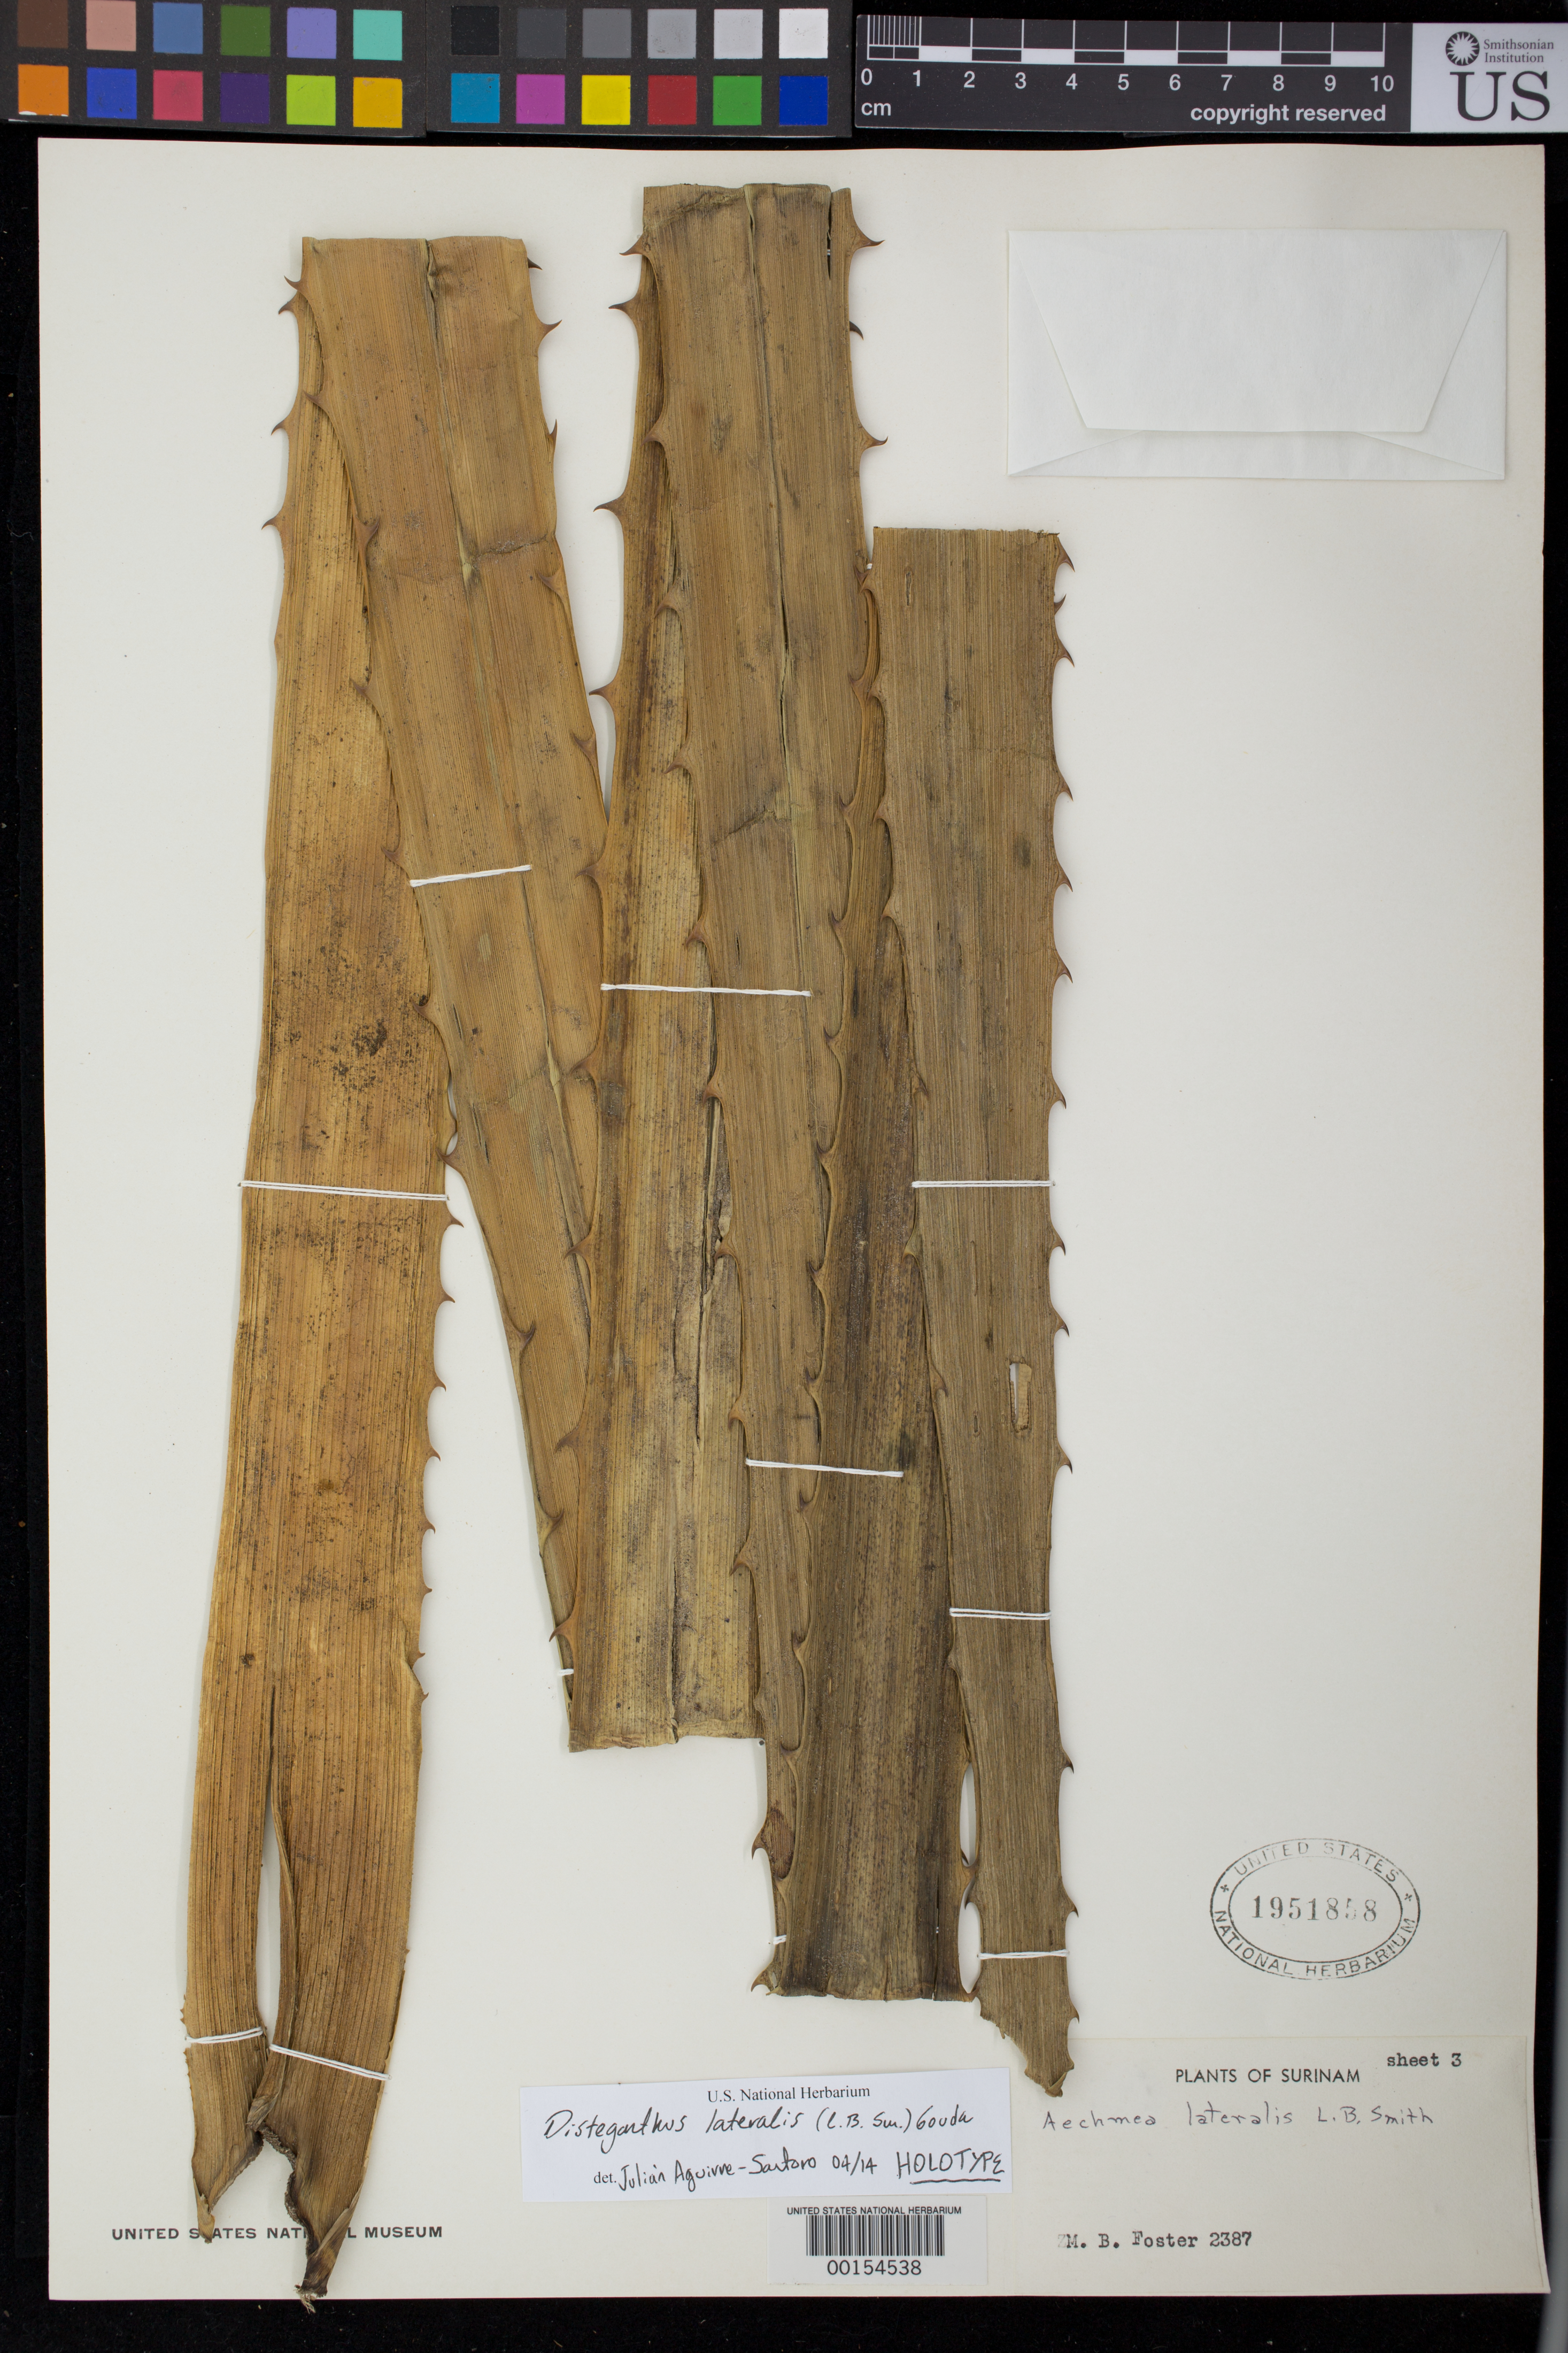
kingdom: Plantae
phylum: Tracheophyta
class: Liliopsida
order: Poales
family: Bromeliaceae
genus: Aechmea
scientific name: Aechmea lateralis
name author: L.B. Sm.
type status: Isotype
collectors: M. B. Foster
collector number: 2387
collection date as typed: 02 Oct 1948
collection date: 1948-10-02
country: Suriname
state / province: Paramaribo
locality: Paramaribo.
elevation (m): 15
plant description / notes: Annotated as "Sheet 3" (of a total of 3 sheets so numbered) and annotated as "holotype" by J. Aguirre-Santoro (2014) but protologue cites explicitly (and only) USNH 1951856 as the "type".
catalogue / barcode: US 1951858